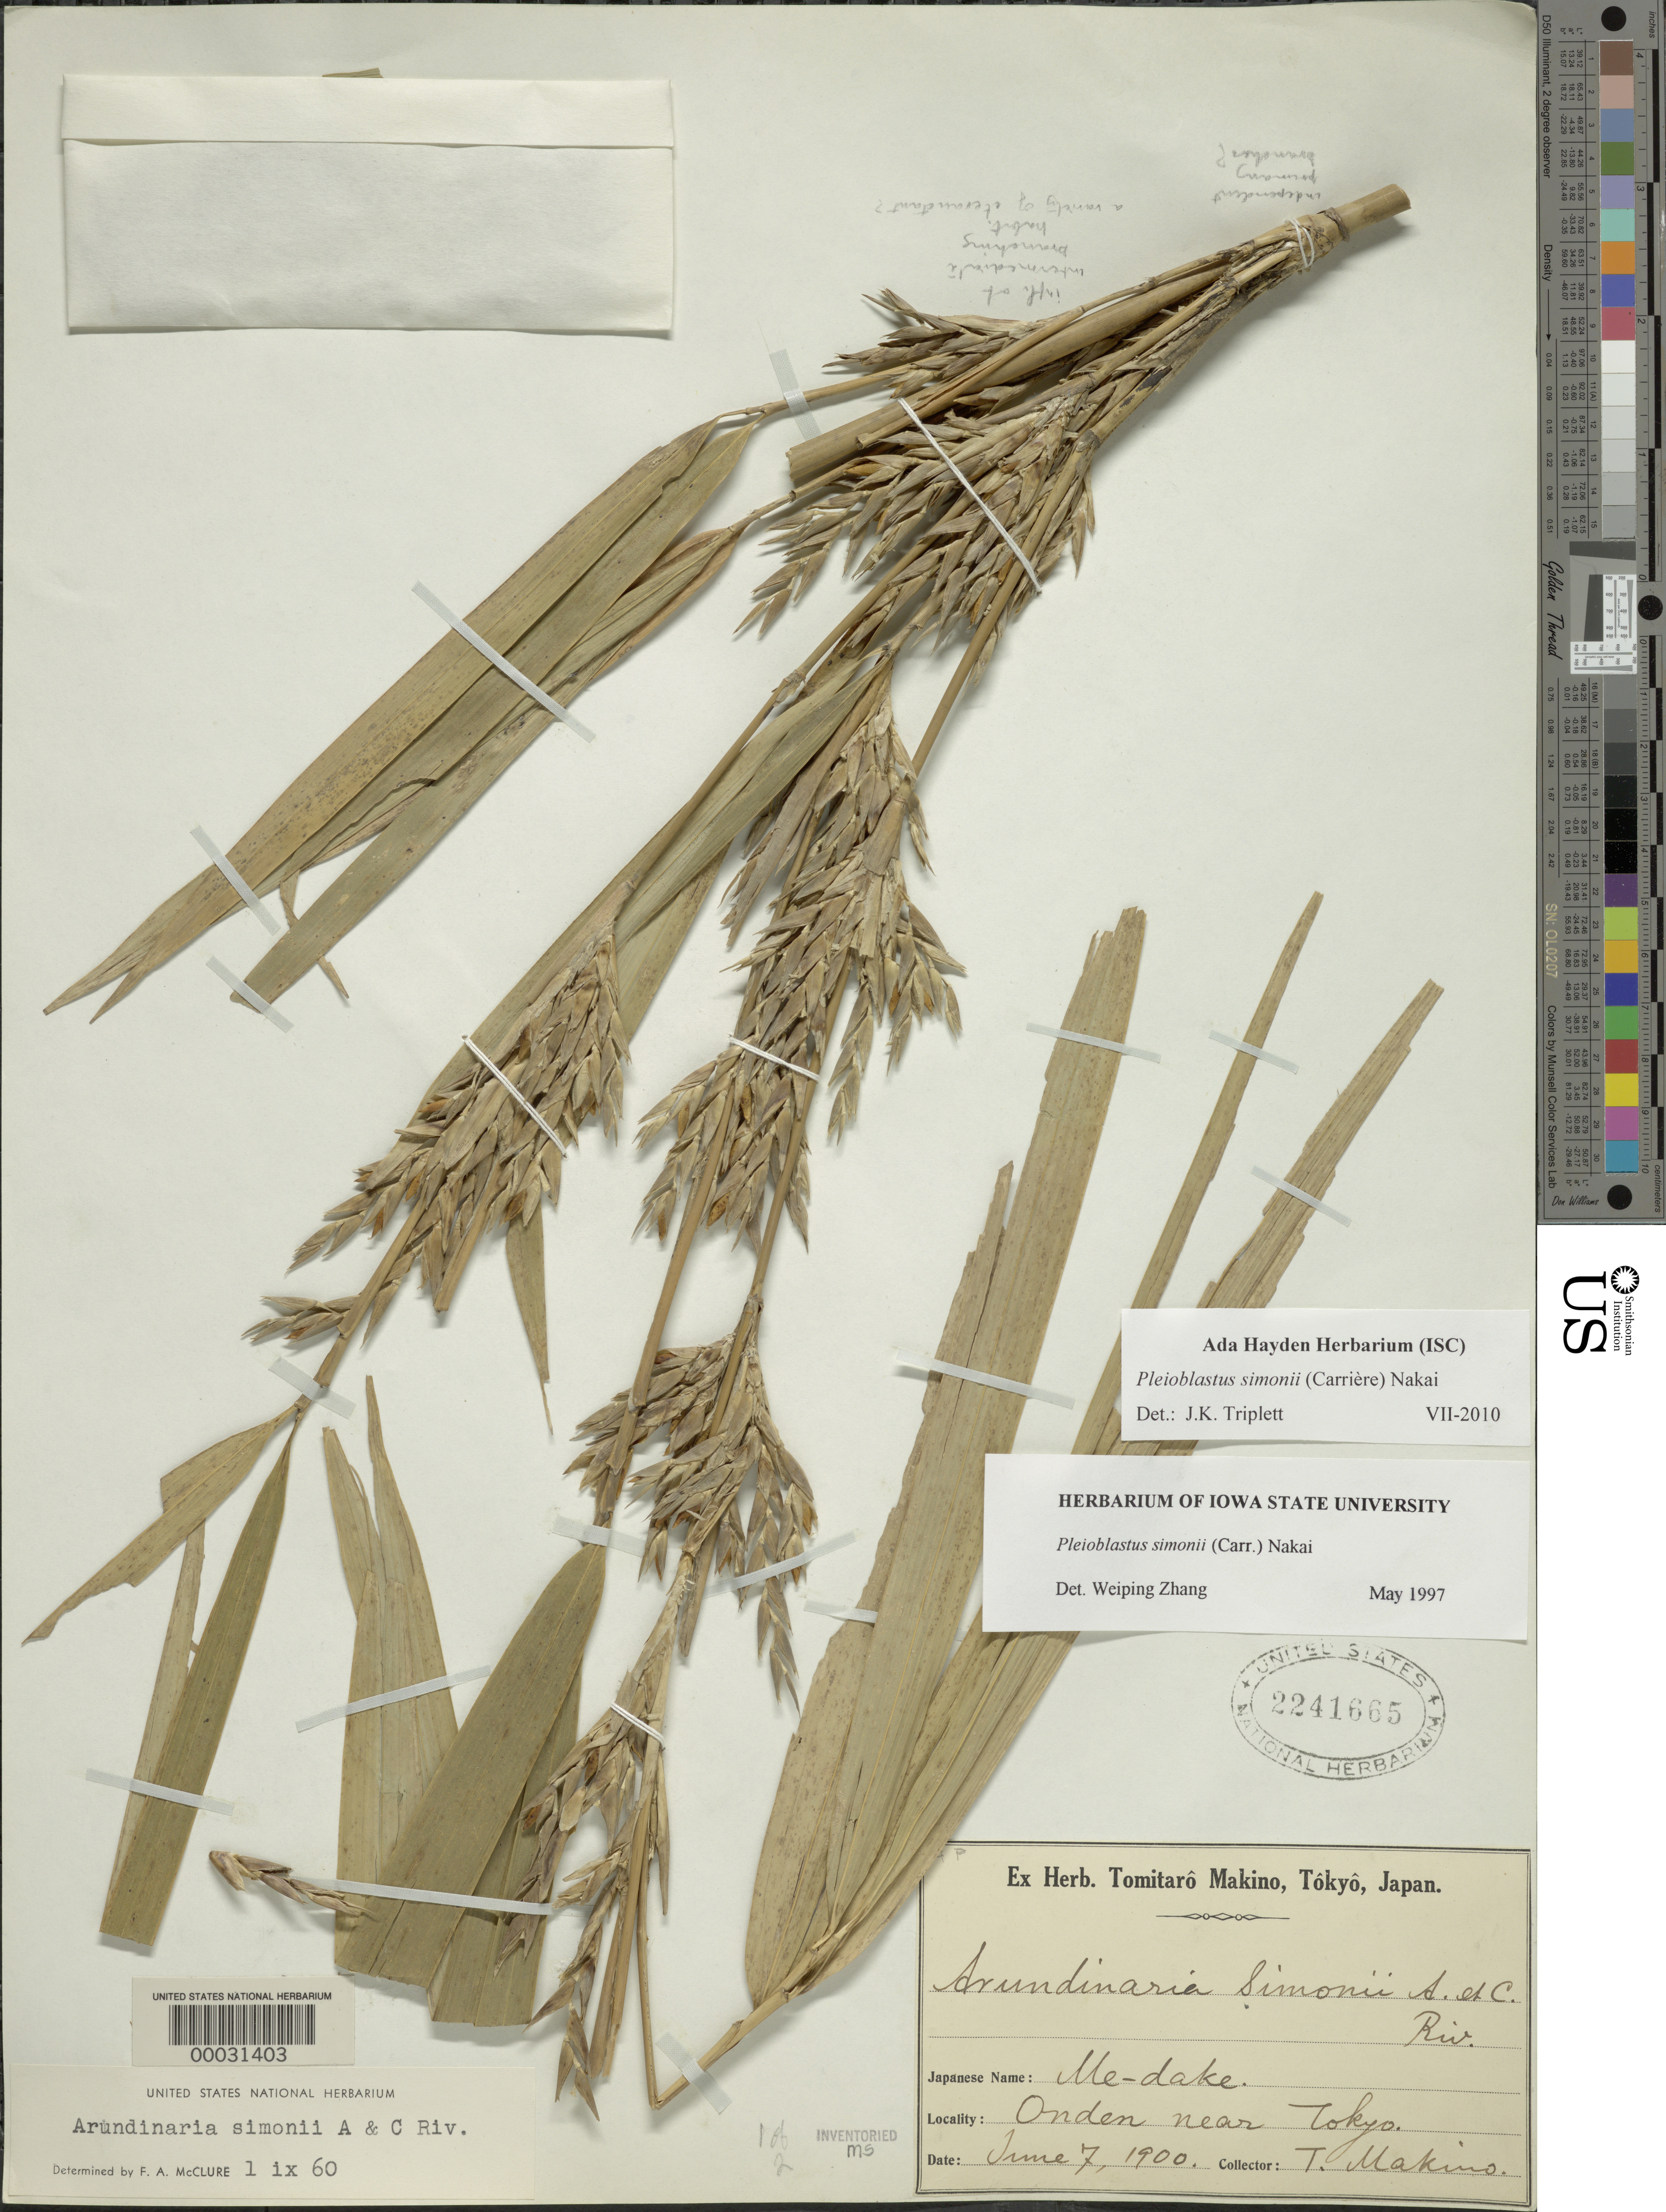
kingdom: Plantae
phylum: Tracheophyta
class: Liliopsida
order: Poales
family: Poaceae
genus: Pleioblastus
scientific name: Pleioblastus simonii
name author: (Carrière) Nakai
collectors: T. Makino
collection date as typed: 07 Jun 1900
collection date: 1900-06-07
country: Japan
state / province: Tokyo, Federal City of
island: Honshu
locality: Onden near Tokyo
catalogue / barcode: US 2241665